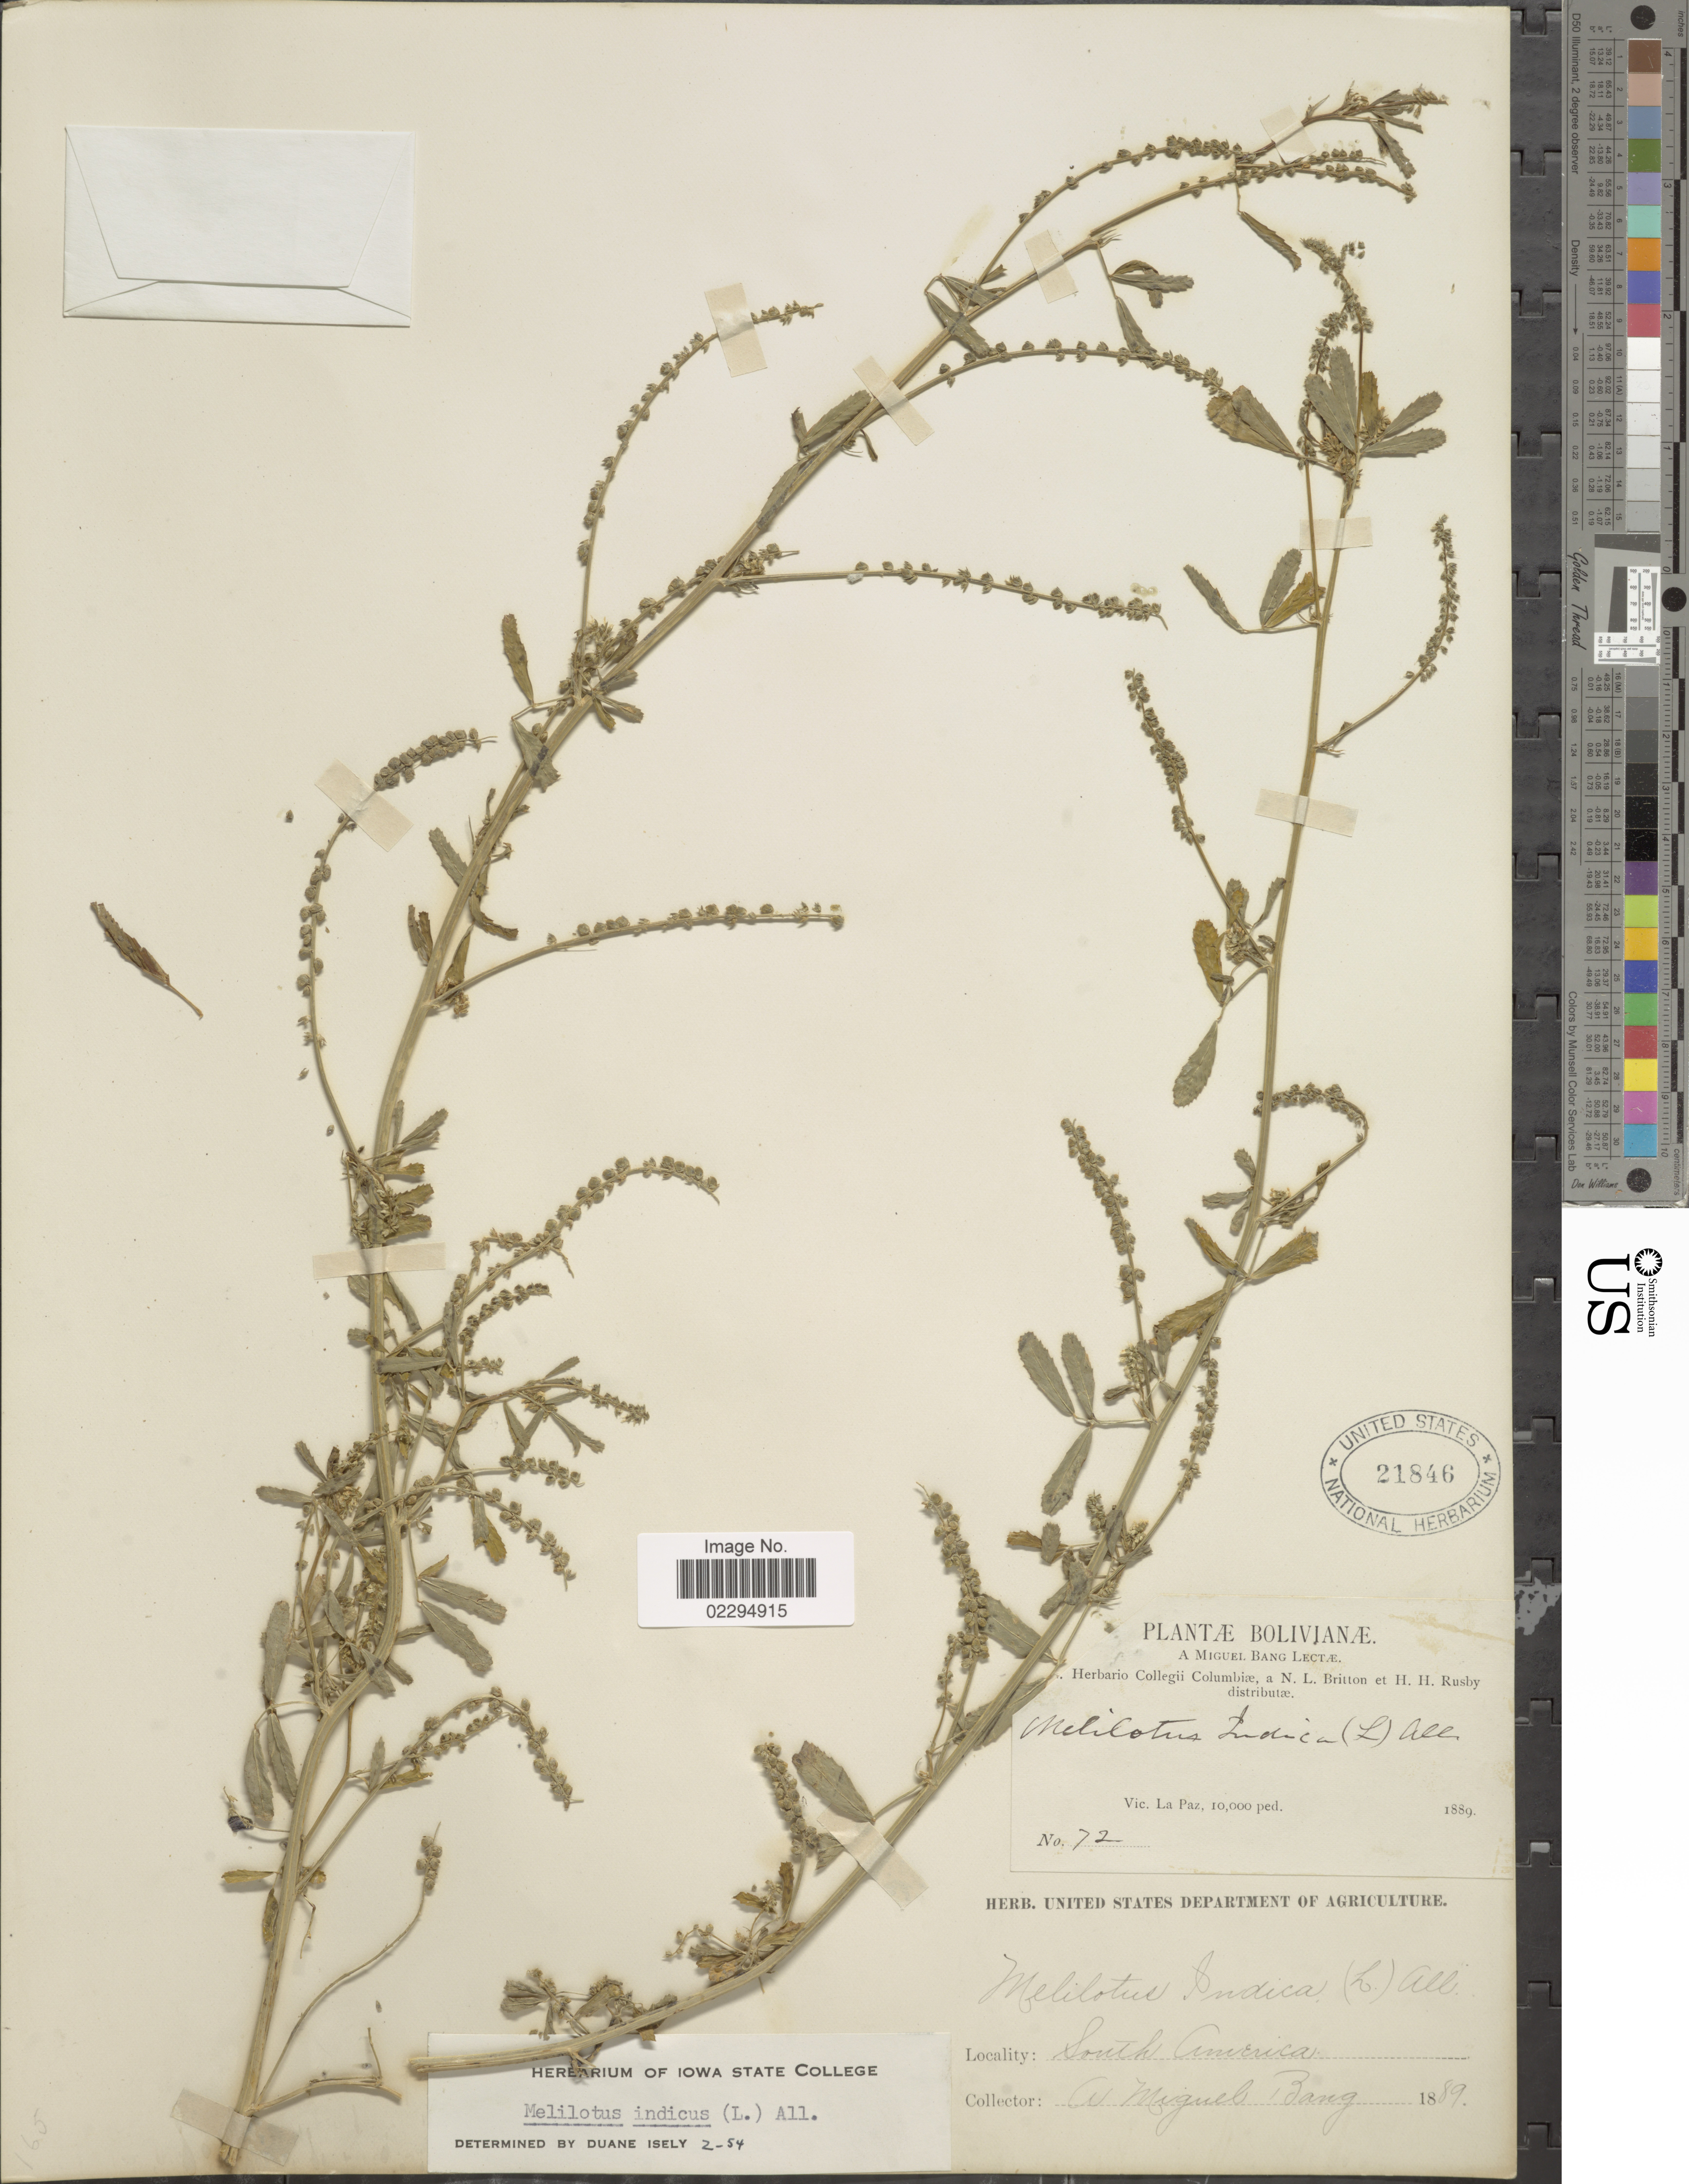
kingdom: Plantae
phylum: Tracheophyta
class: Magnoliopsida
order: Fabales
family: Fabaceae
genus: Melilotus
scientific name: Melilotus indicus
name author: (L.) All.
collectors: M. Bang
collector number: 72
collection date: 1889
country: Bolivia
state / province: La Paz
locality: Vic. La Paz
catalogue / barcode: US 21846